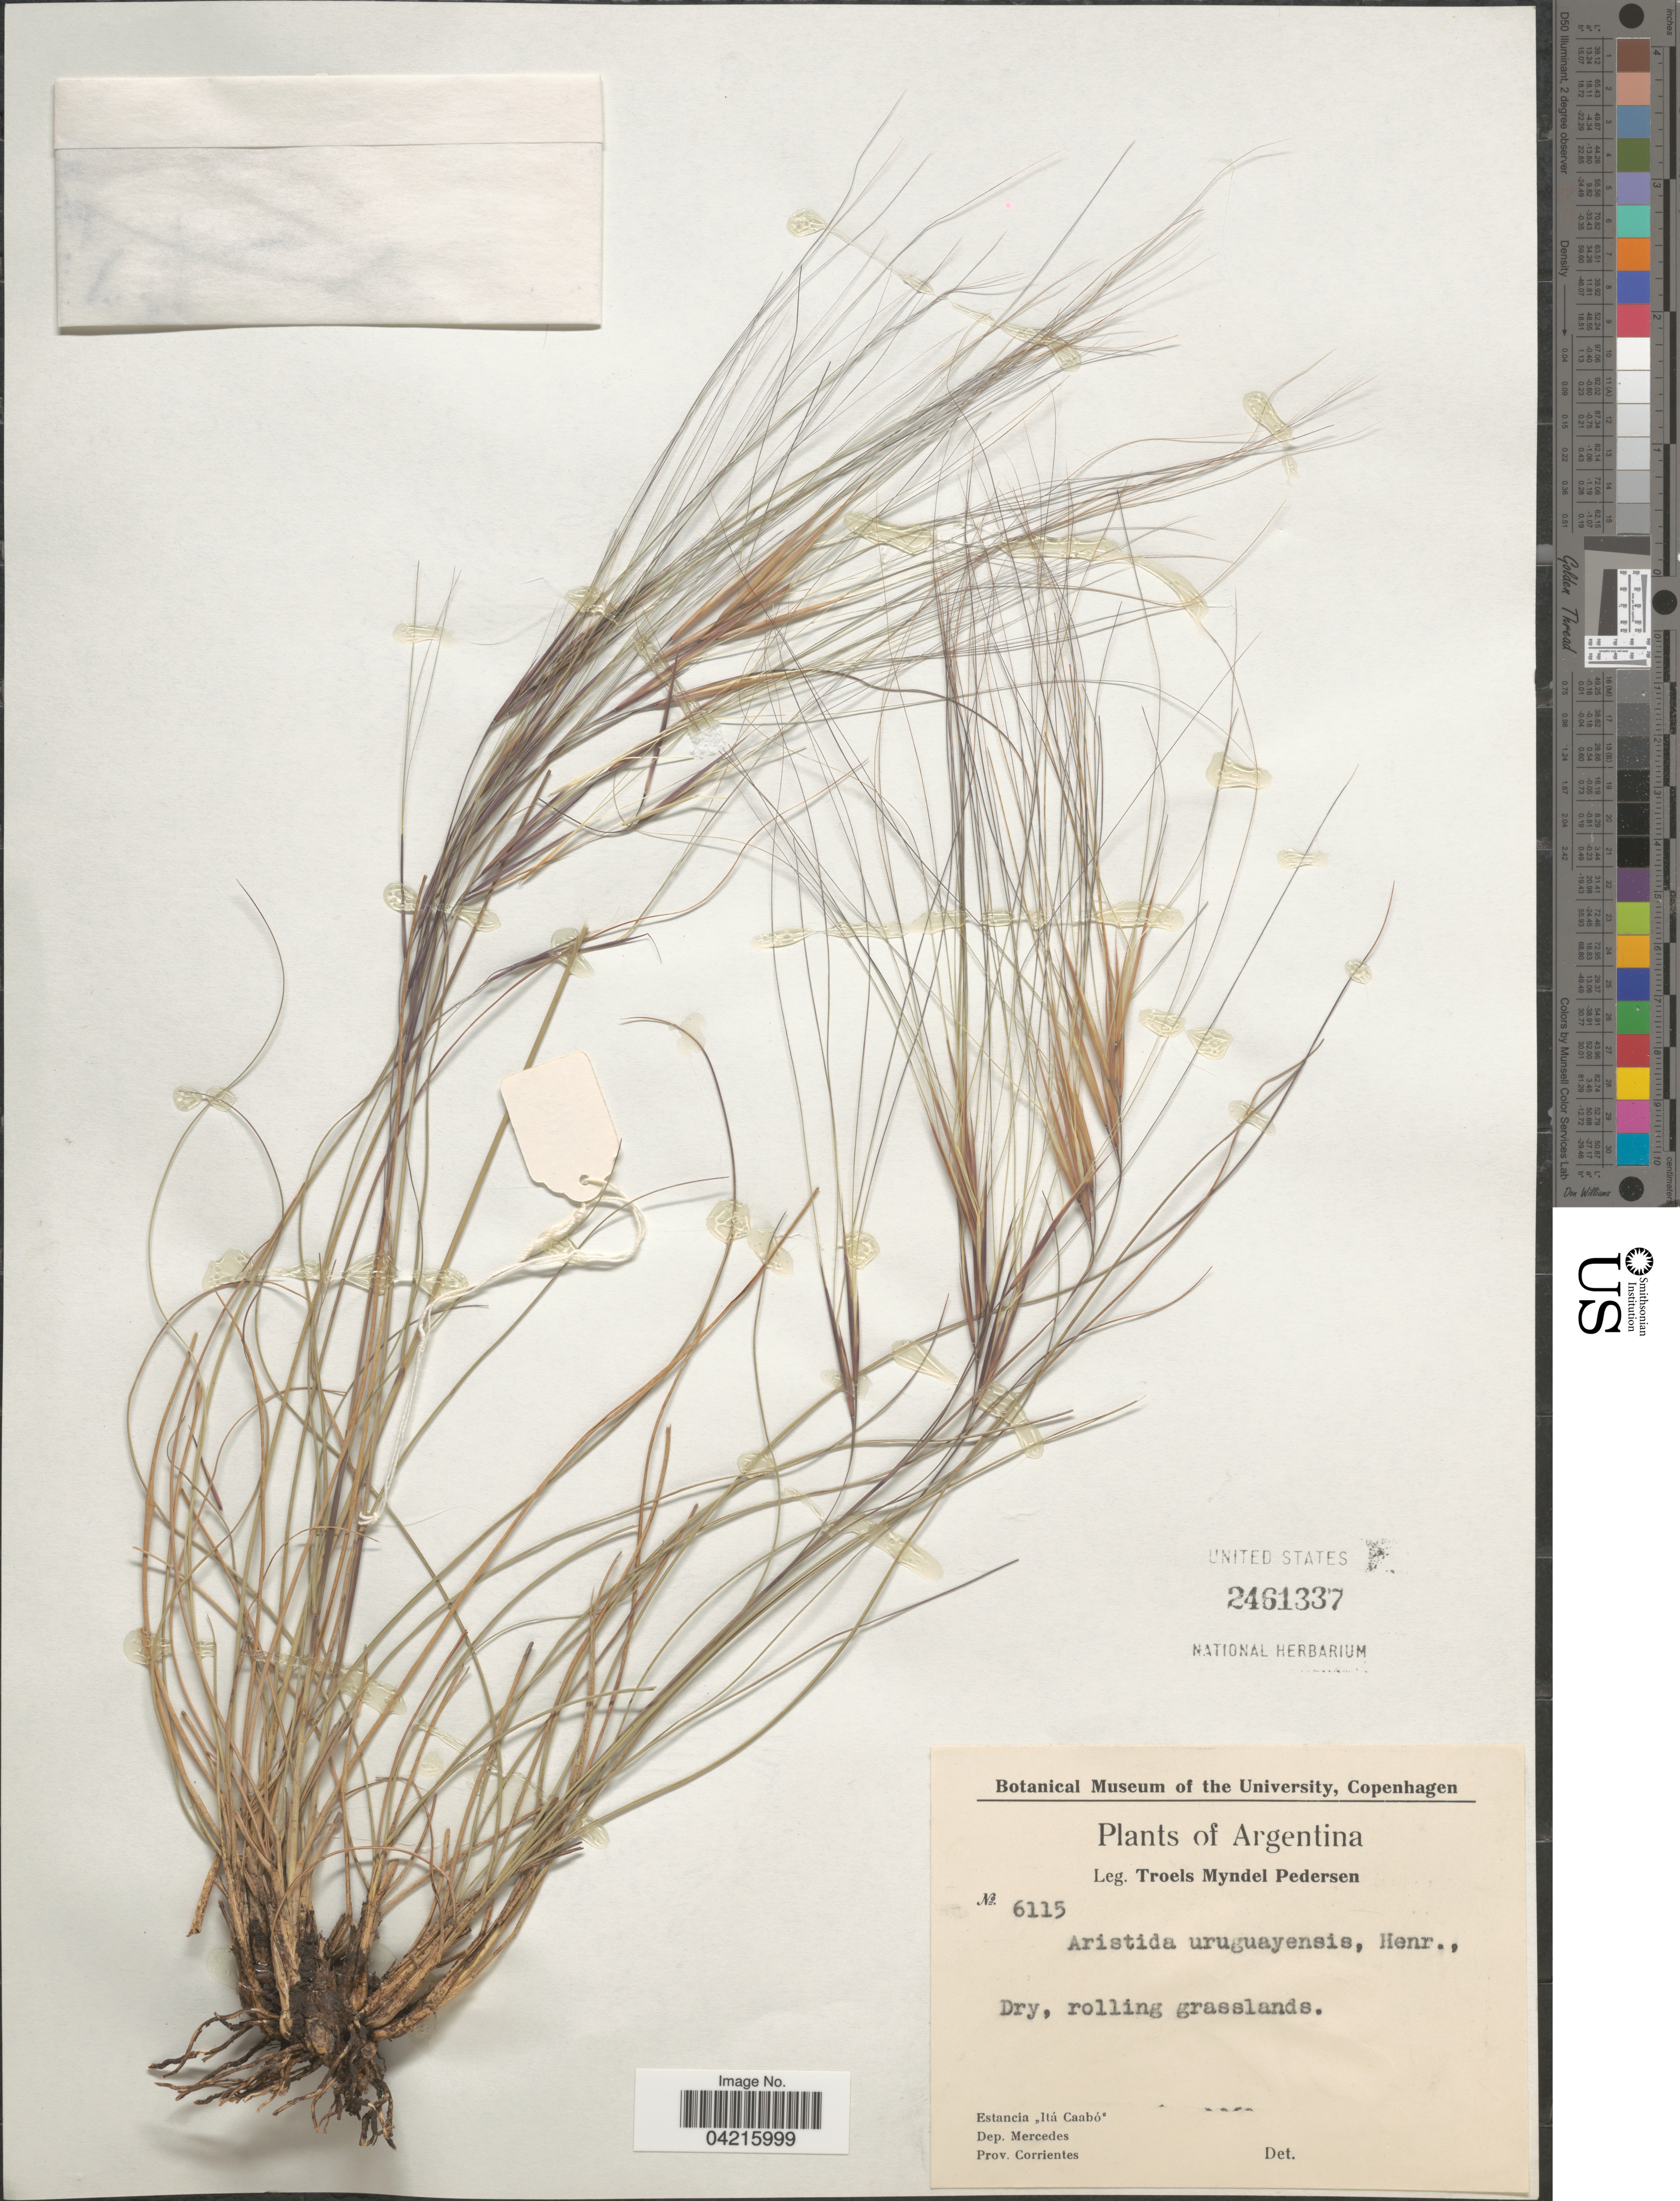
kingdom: Plantae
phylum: Tracheophyta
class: Liliopsida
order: Poales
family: Poaceae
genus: Aristida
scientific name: Aristida uruguayensis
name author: Henr.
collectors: T. Pederson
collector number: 6115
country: Argentina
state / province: Corrientes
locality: Estancia "Itá Caabó". Dep. Mercedes.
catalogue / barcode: US 2461337